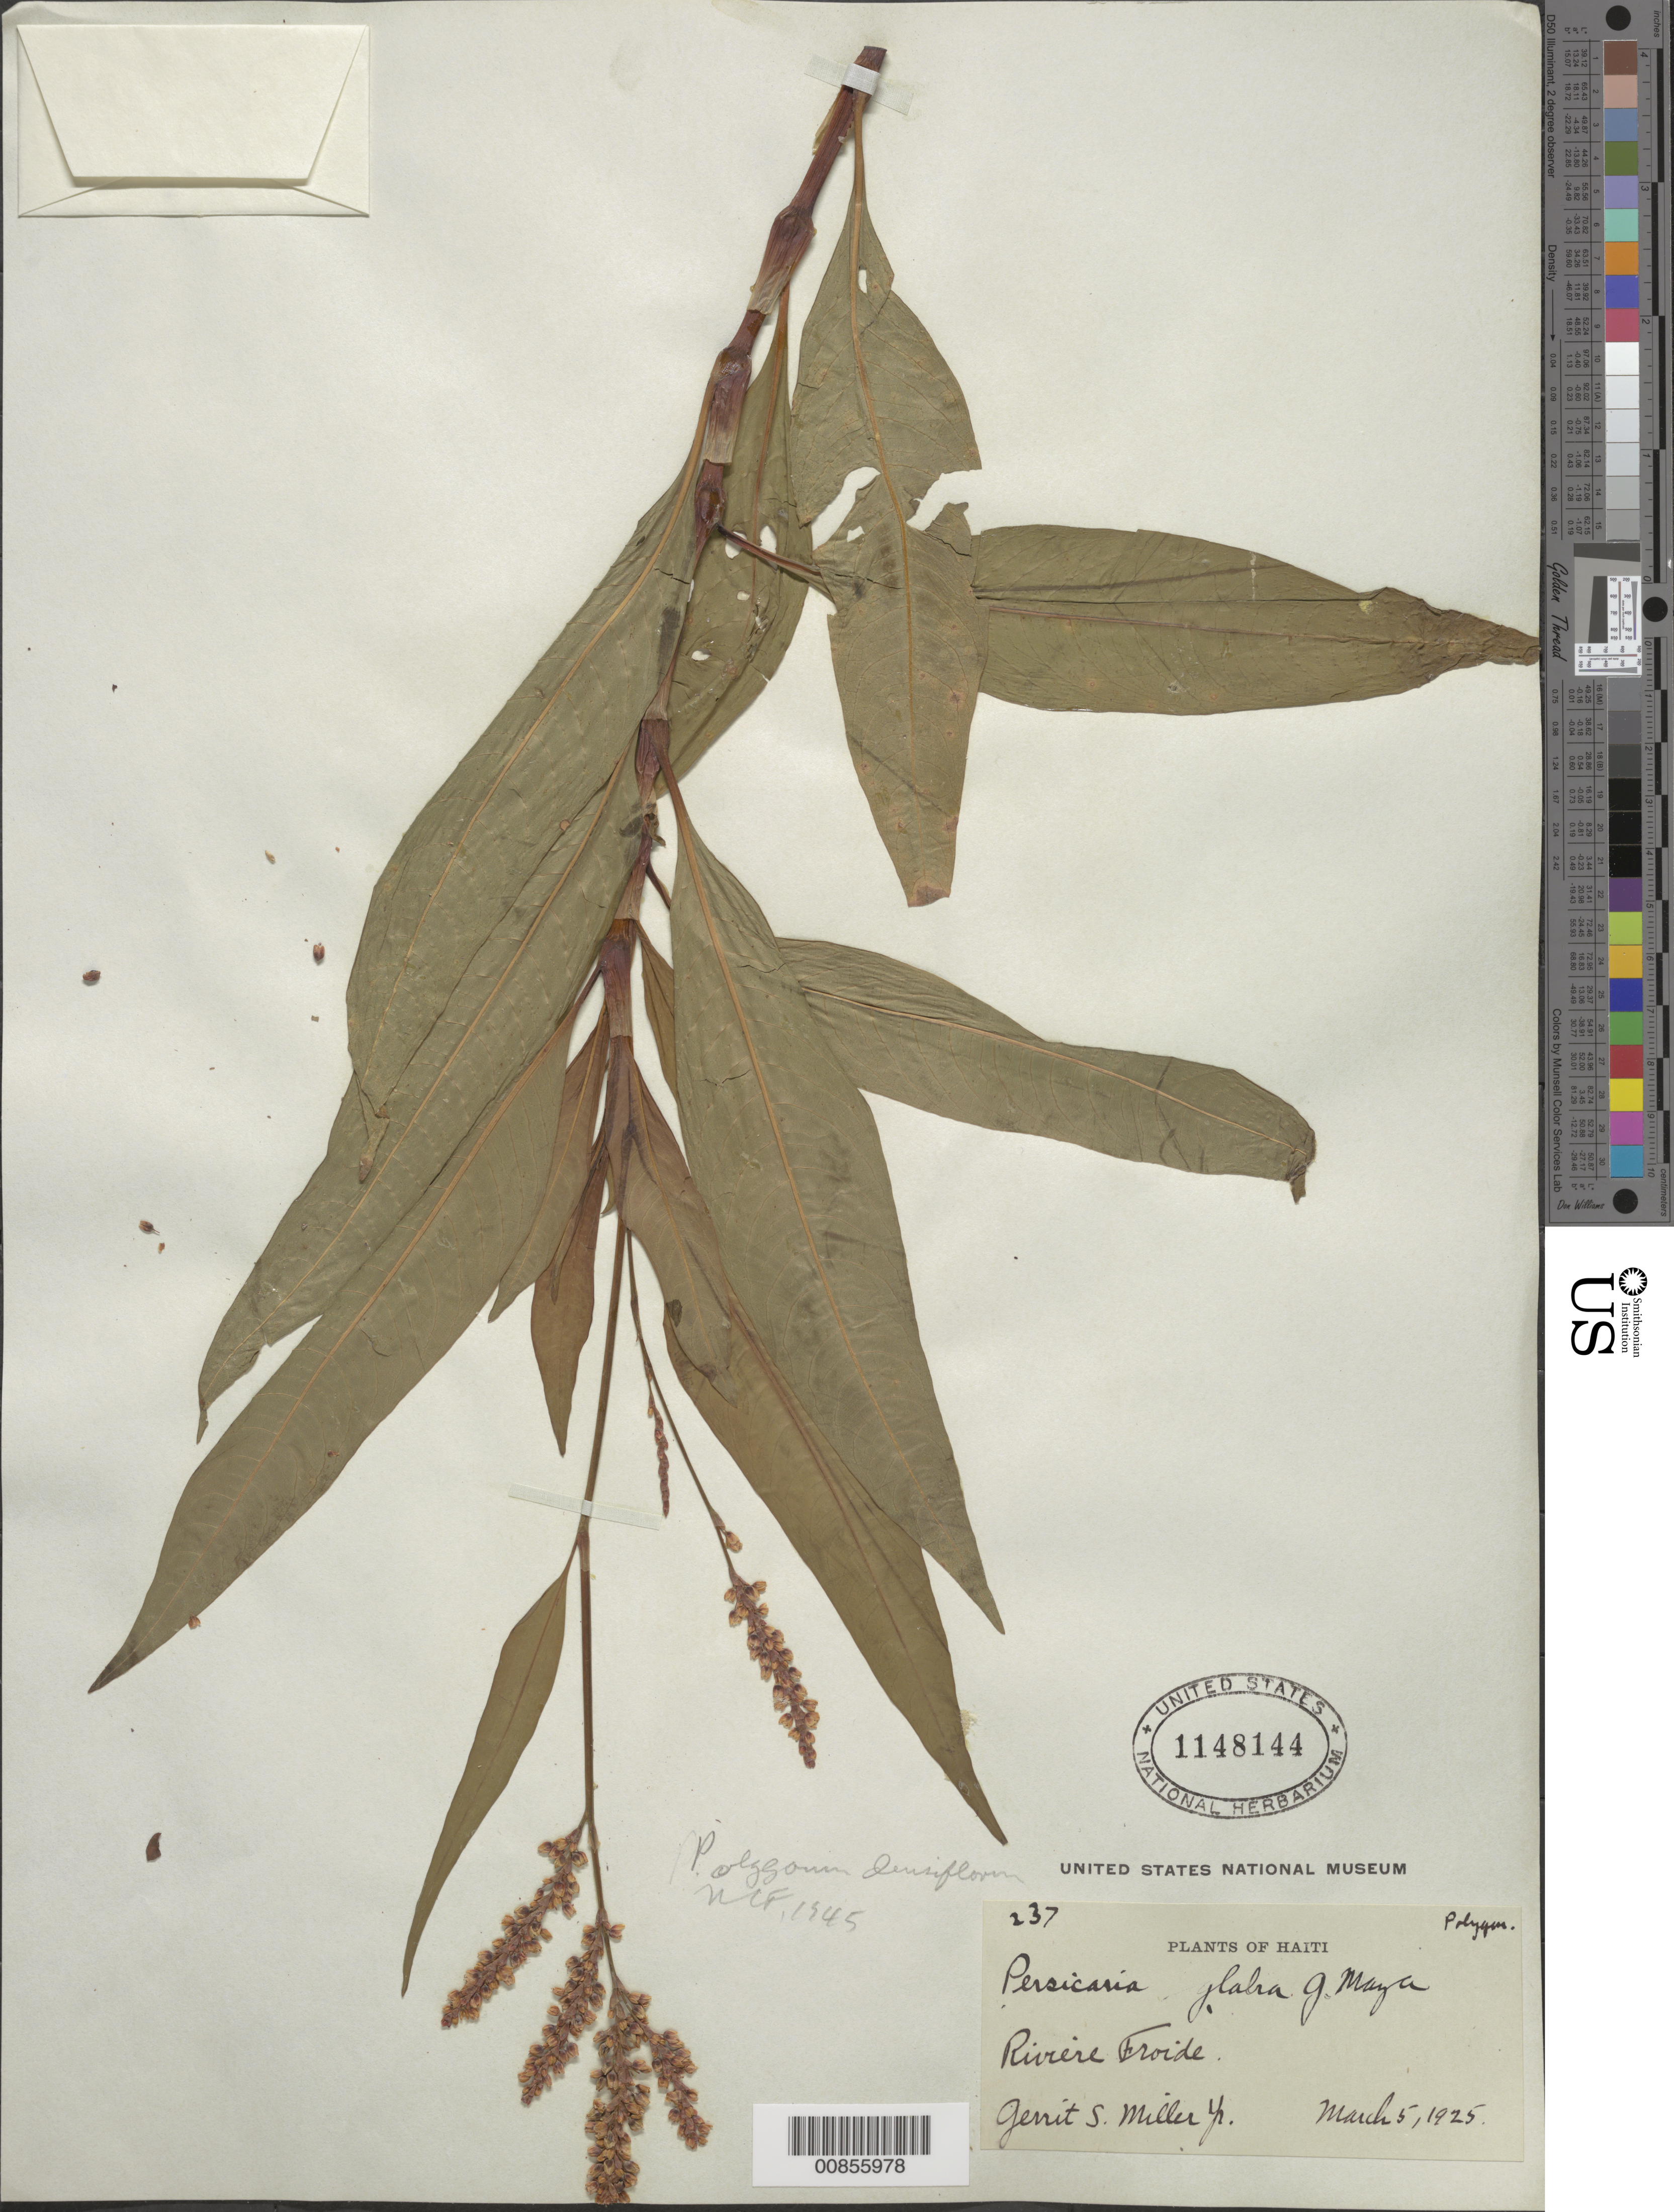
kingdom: Plantae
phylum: Tracheophyta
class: Magnoliopsida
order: Caryophyllales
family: Polygonaceae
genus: Polygonum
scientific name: Polygonum sp.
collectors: G. S. Miller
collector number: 237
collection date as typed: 05 Mar 1925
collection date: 1925-03-05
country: Haiti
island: Hispaniola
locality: Rivière Froide.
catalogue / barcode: US 1148144